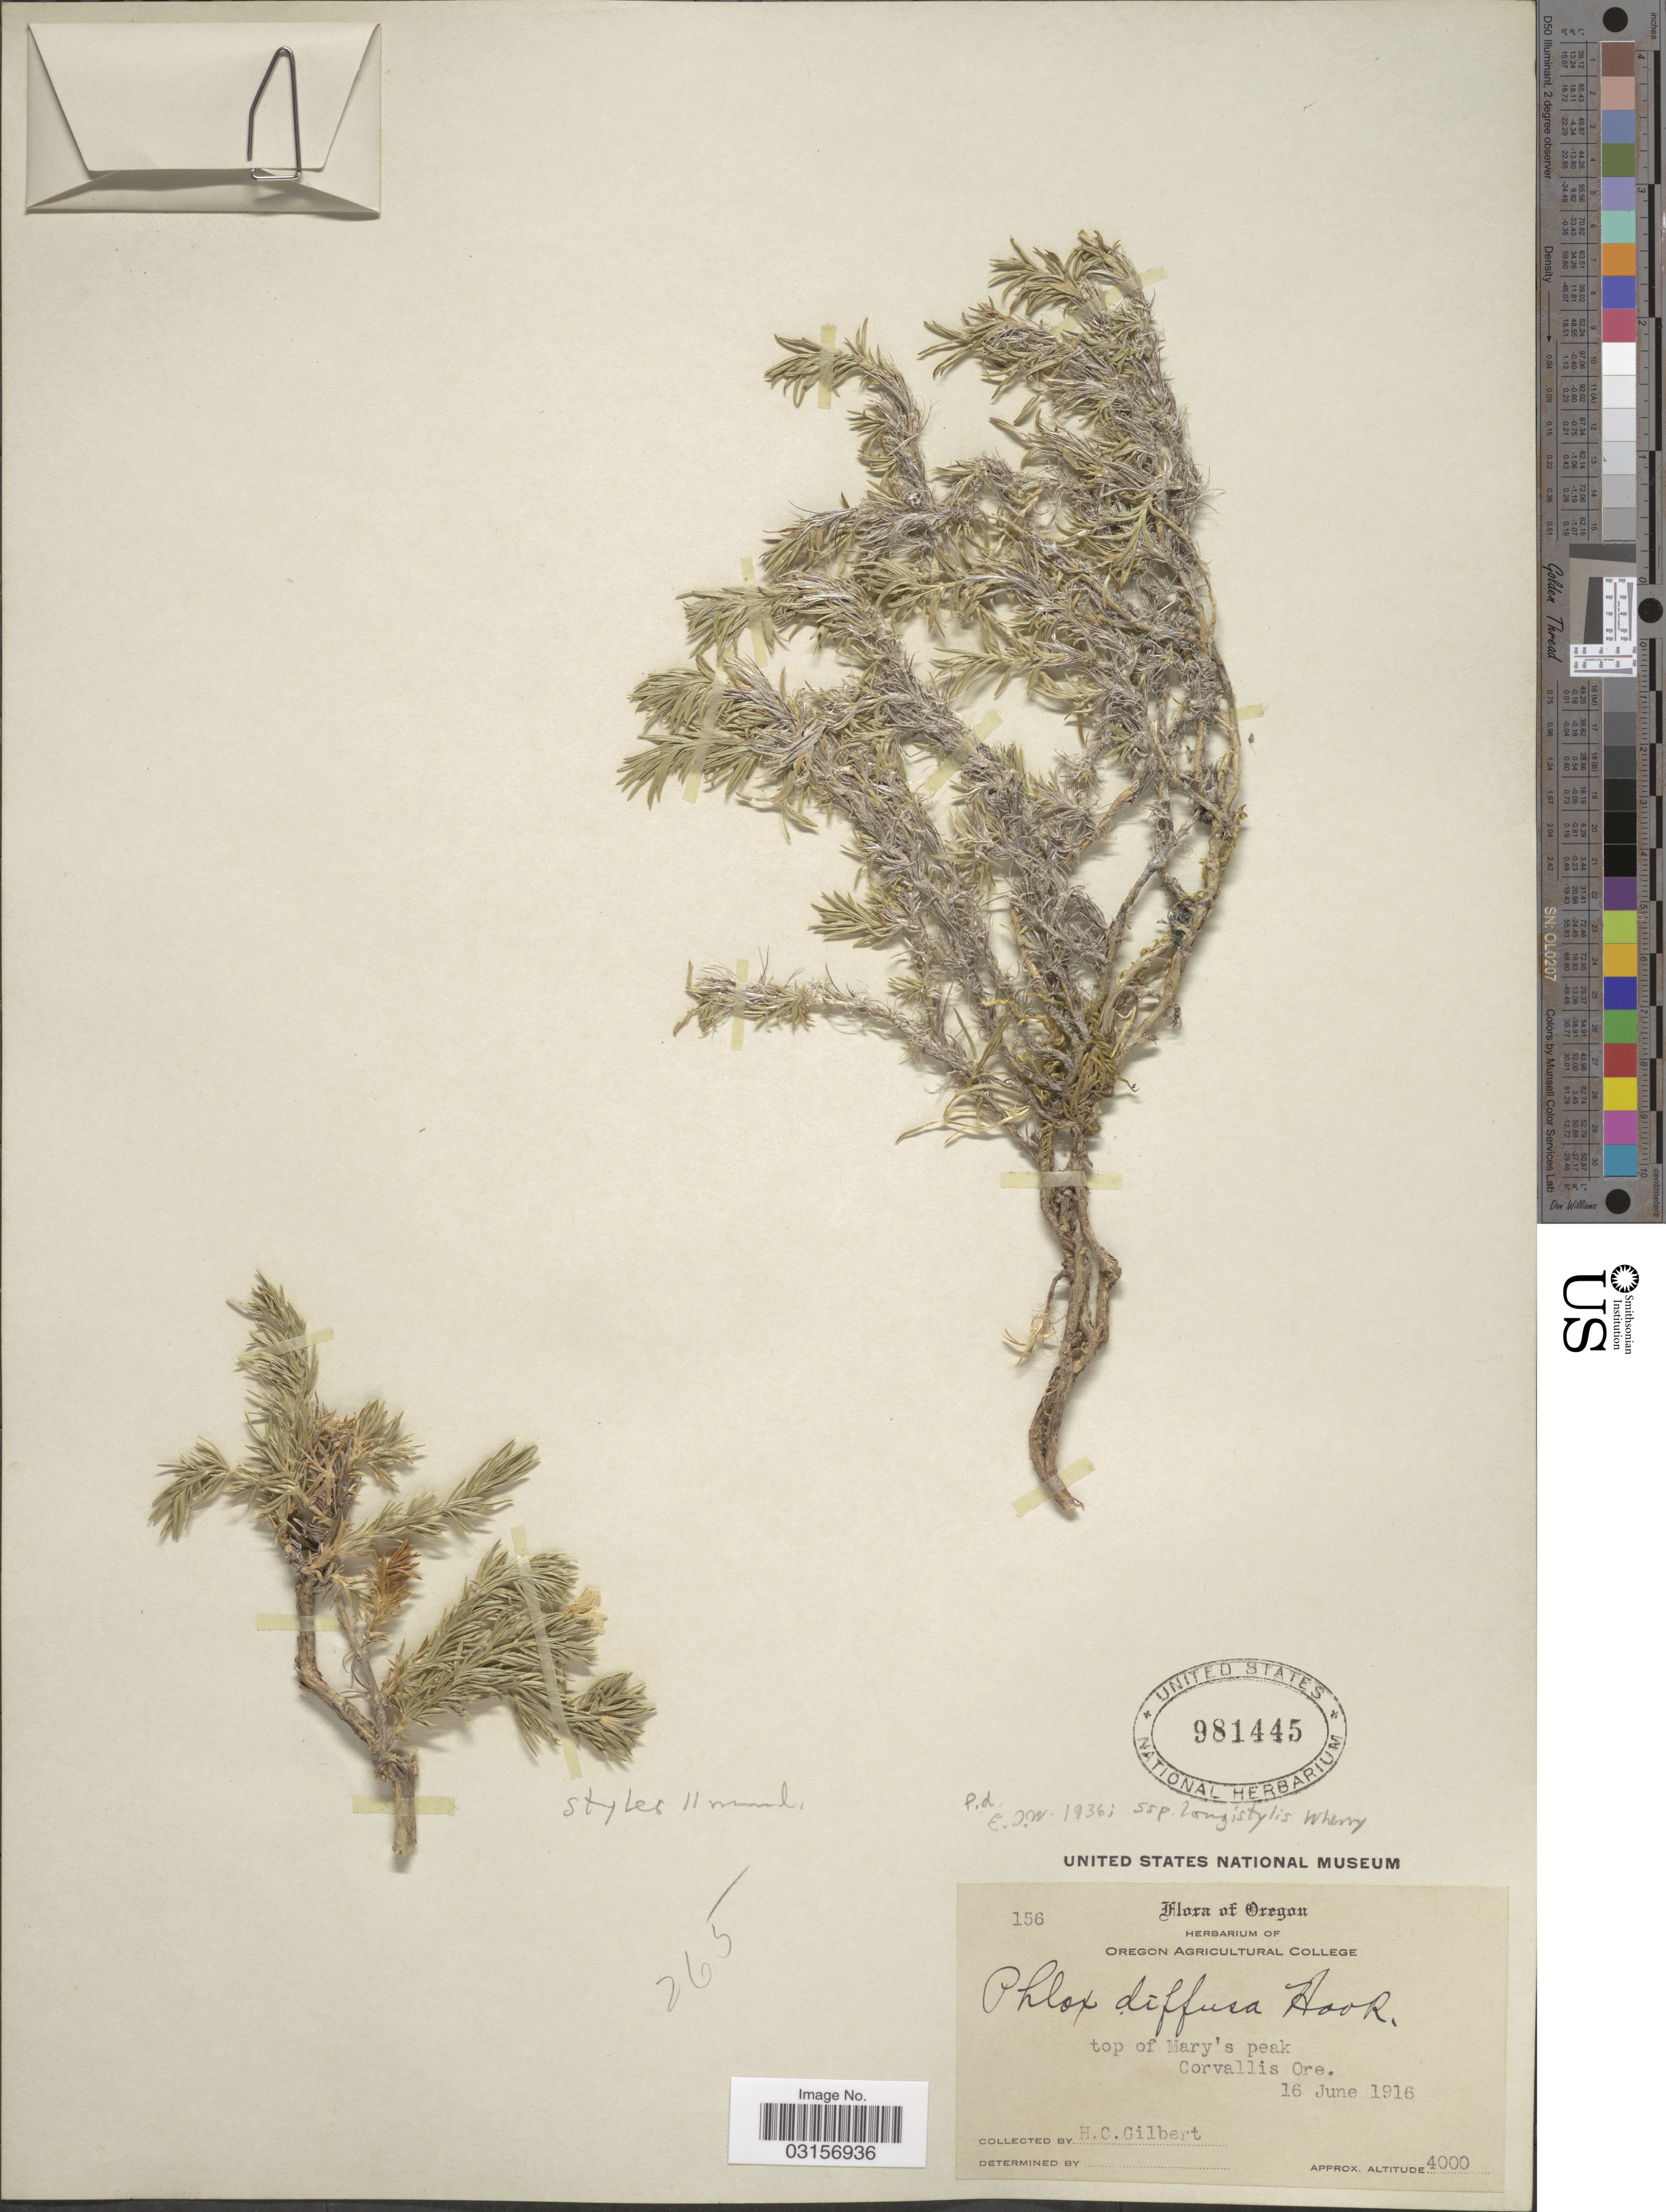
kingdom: Plantae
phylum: Tracheophyta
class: Magnoliopsida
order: Ericales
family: Polemoniaceae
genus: Phlox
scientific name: Phlox diffusa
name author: Benth.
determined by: Mayfield, M. H.; Ferguson, C. J.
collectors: H. Gilbert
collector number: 156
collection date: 1916-06-16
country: United States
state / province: Oregon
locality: Top of Mary's peak, Corvallis Ore.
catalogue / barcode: US 981445